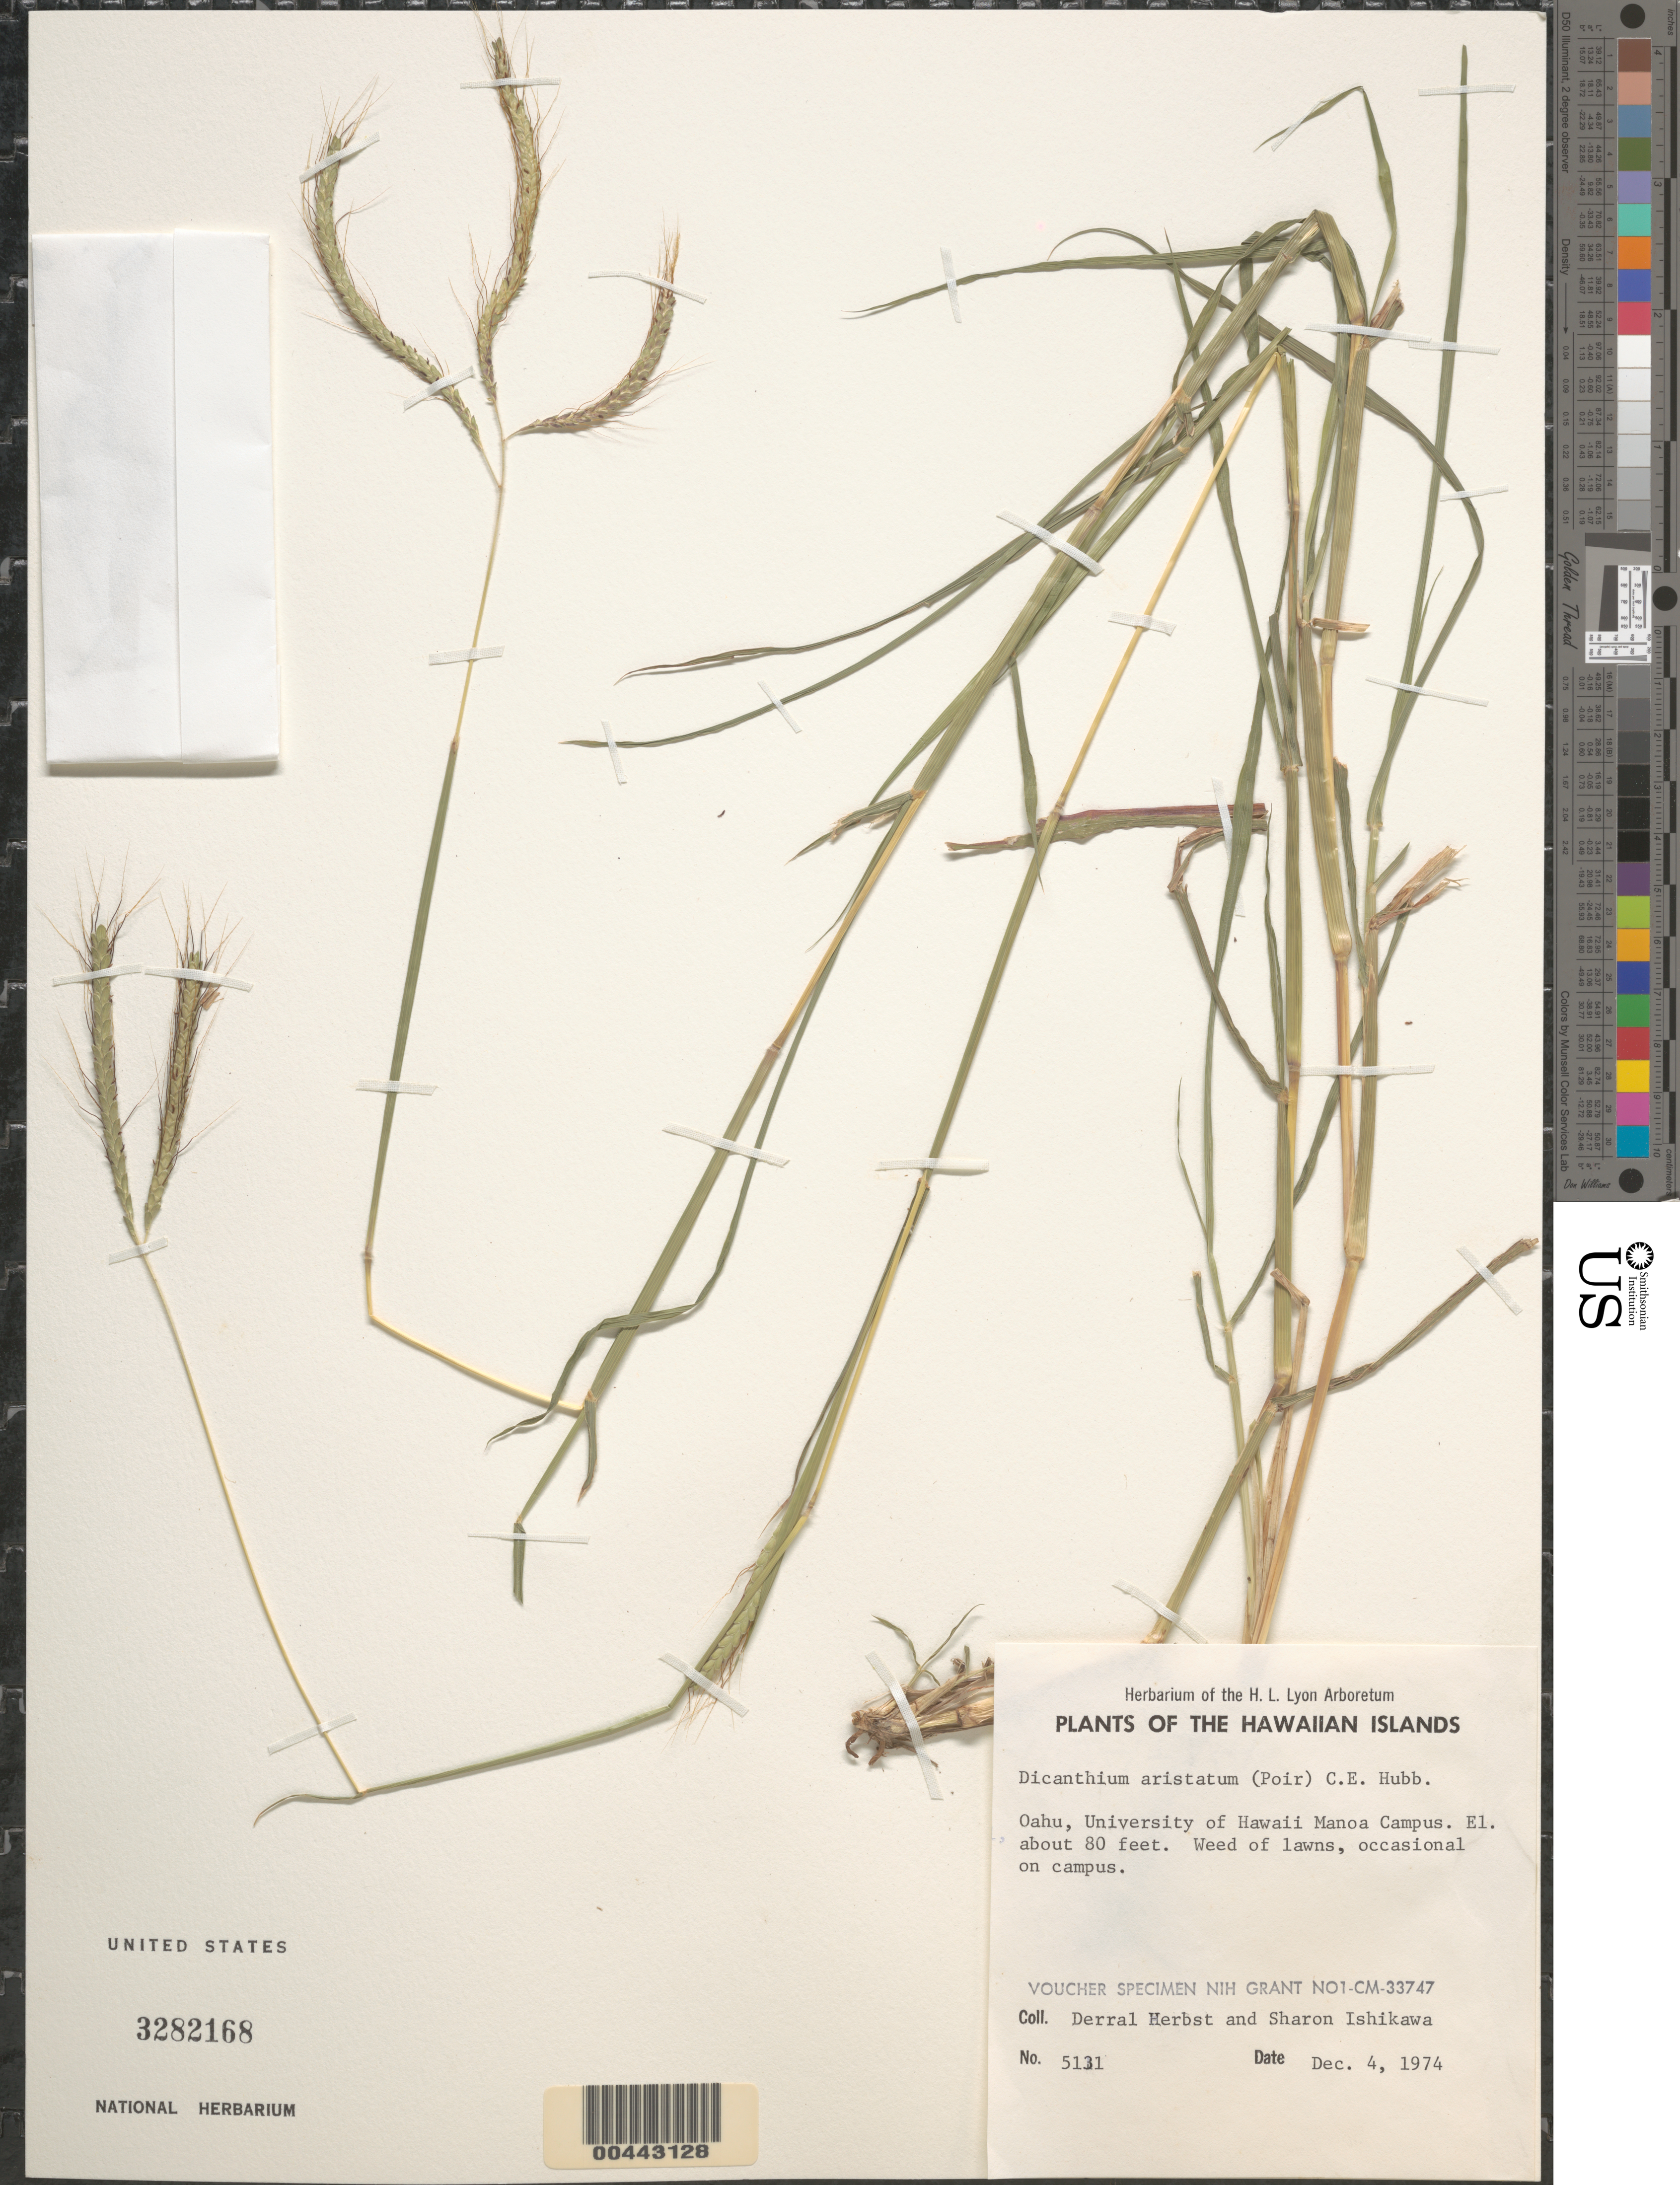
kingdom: Plantae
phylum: Tracheophyta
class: Liliopsida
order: Poales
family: Poaceae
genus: Dichanthium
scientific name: Dichanthium aristatum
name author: (Poir.) C.E. Hubb.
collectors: D. R. Herbst & S. Ishikawa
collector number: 5131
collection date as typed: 4 Dec 1974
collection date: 1974-12-04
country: United States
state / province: Hawaii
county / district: Honolulu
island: Oahu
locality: Univ. of Hawaii Manoa Campus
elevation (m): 24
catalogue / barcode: US 3282168